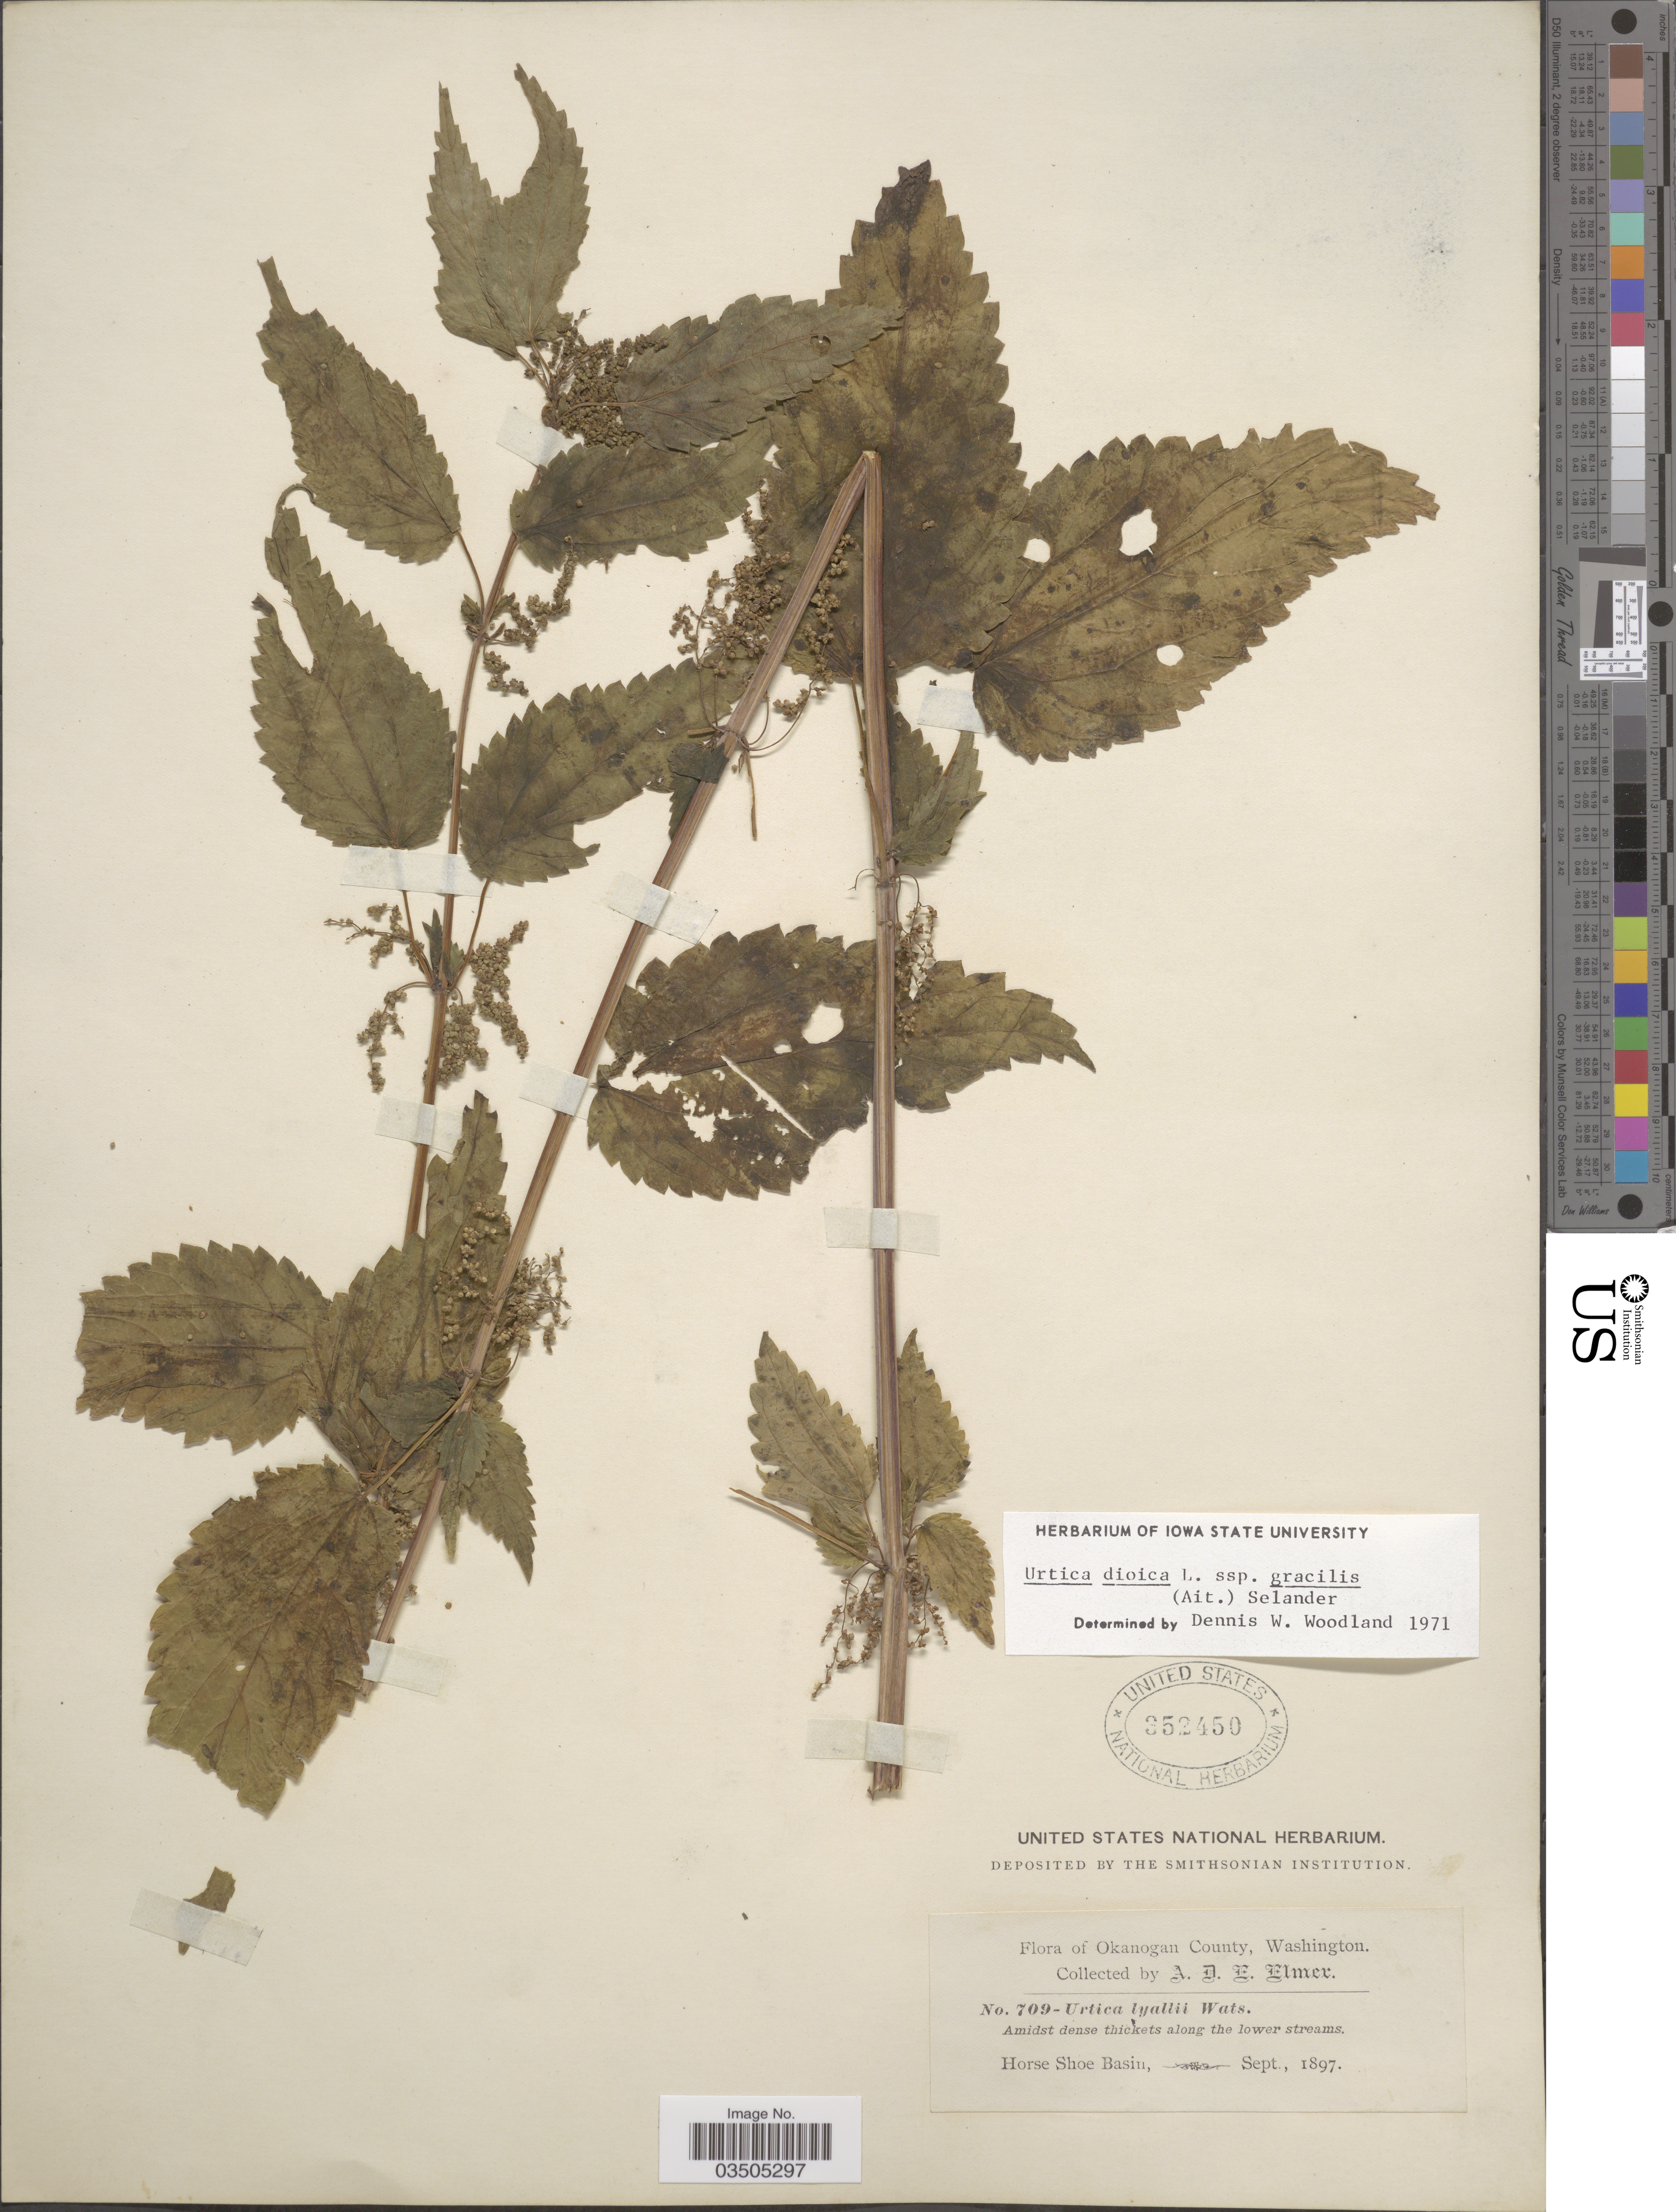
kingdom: Plantae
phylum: Tracheophyta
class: Magnoliopsida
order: Rosales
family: Urticaceae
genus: Urtica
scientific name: Urtica dioica subsp. gracilis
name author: L.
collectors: A. D. E. Elmer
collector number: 709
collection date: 1897-09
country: United States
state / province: Washington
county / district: Okanogan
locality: Okanogan County. Horse Shoe Basin.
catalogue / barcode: US 352450